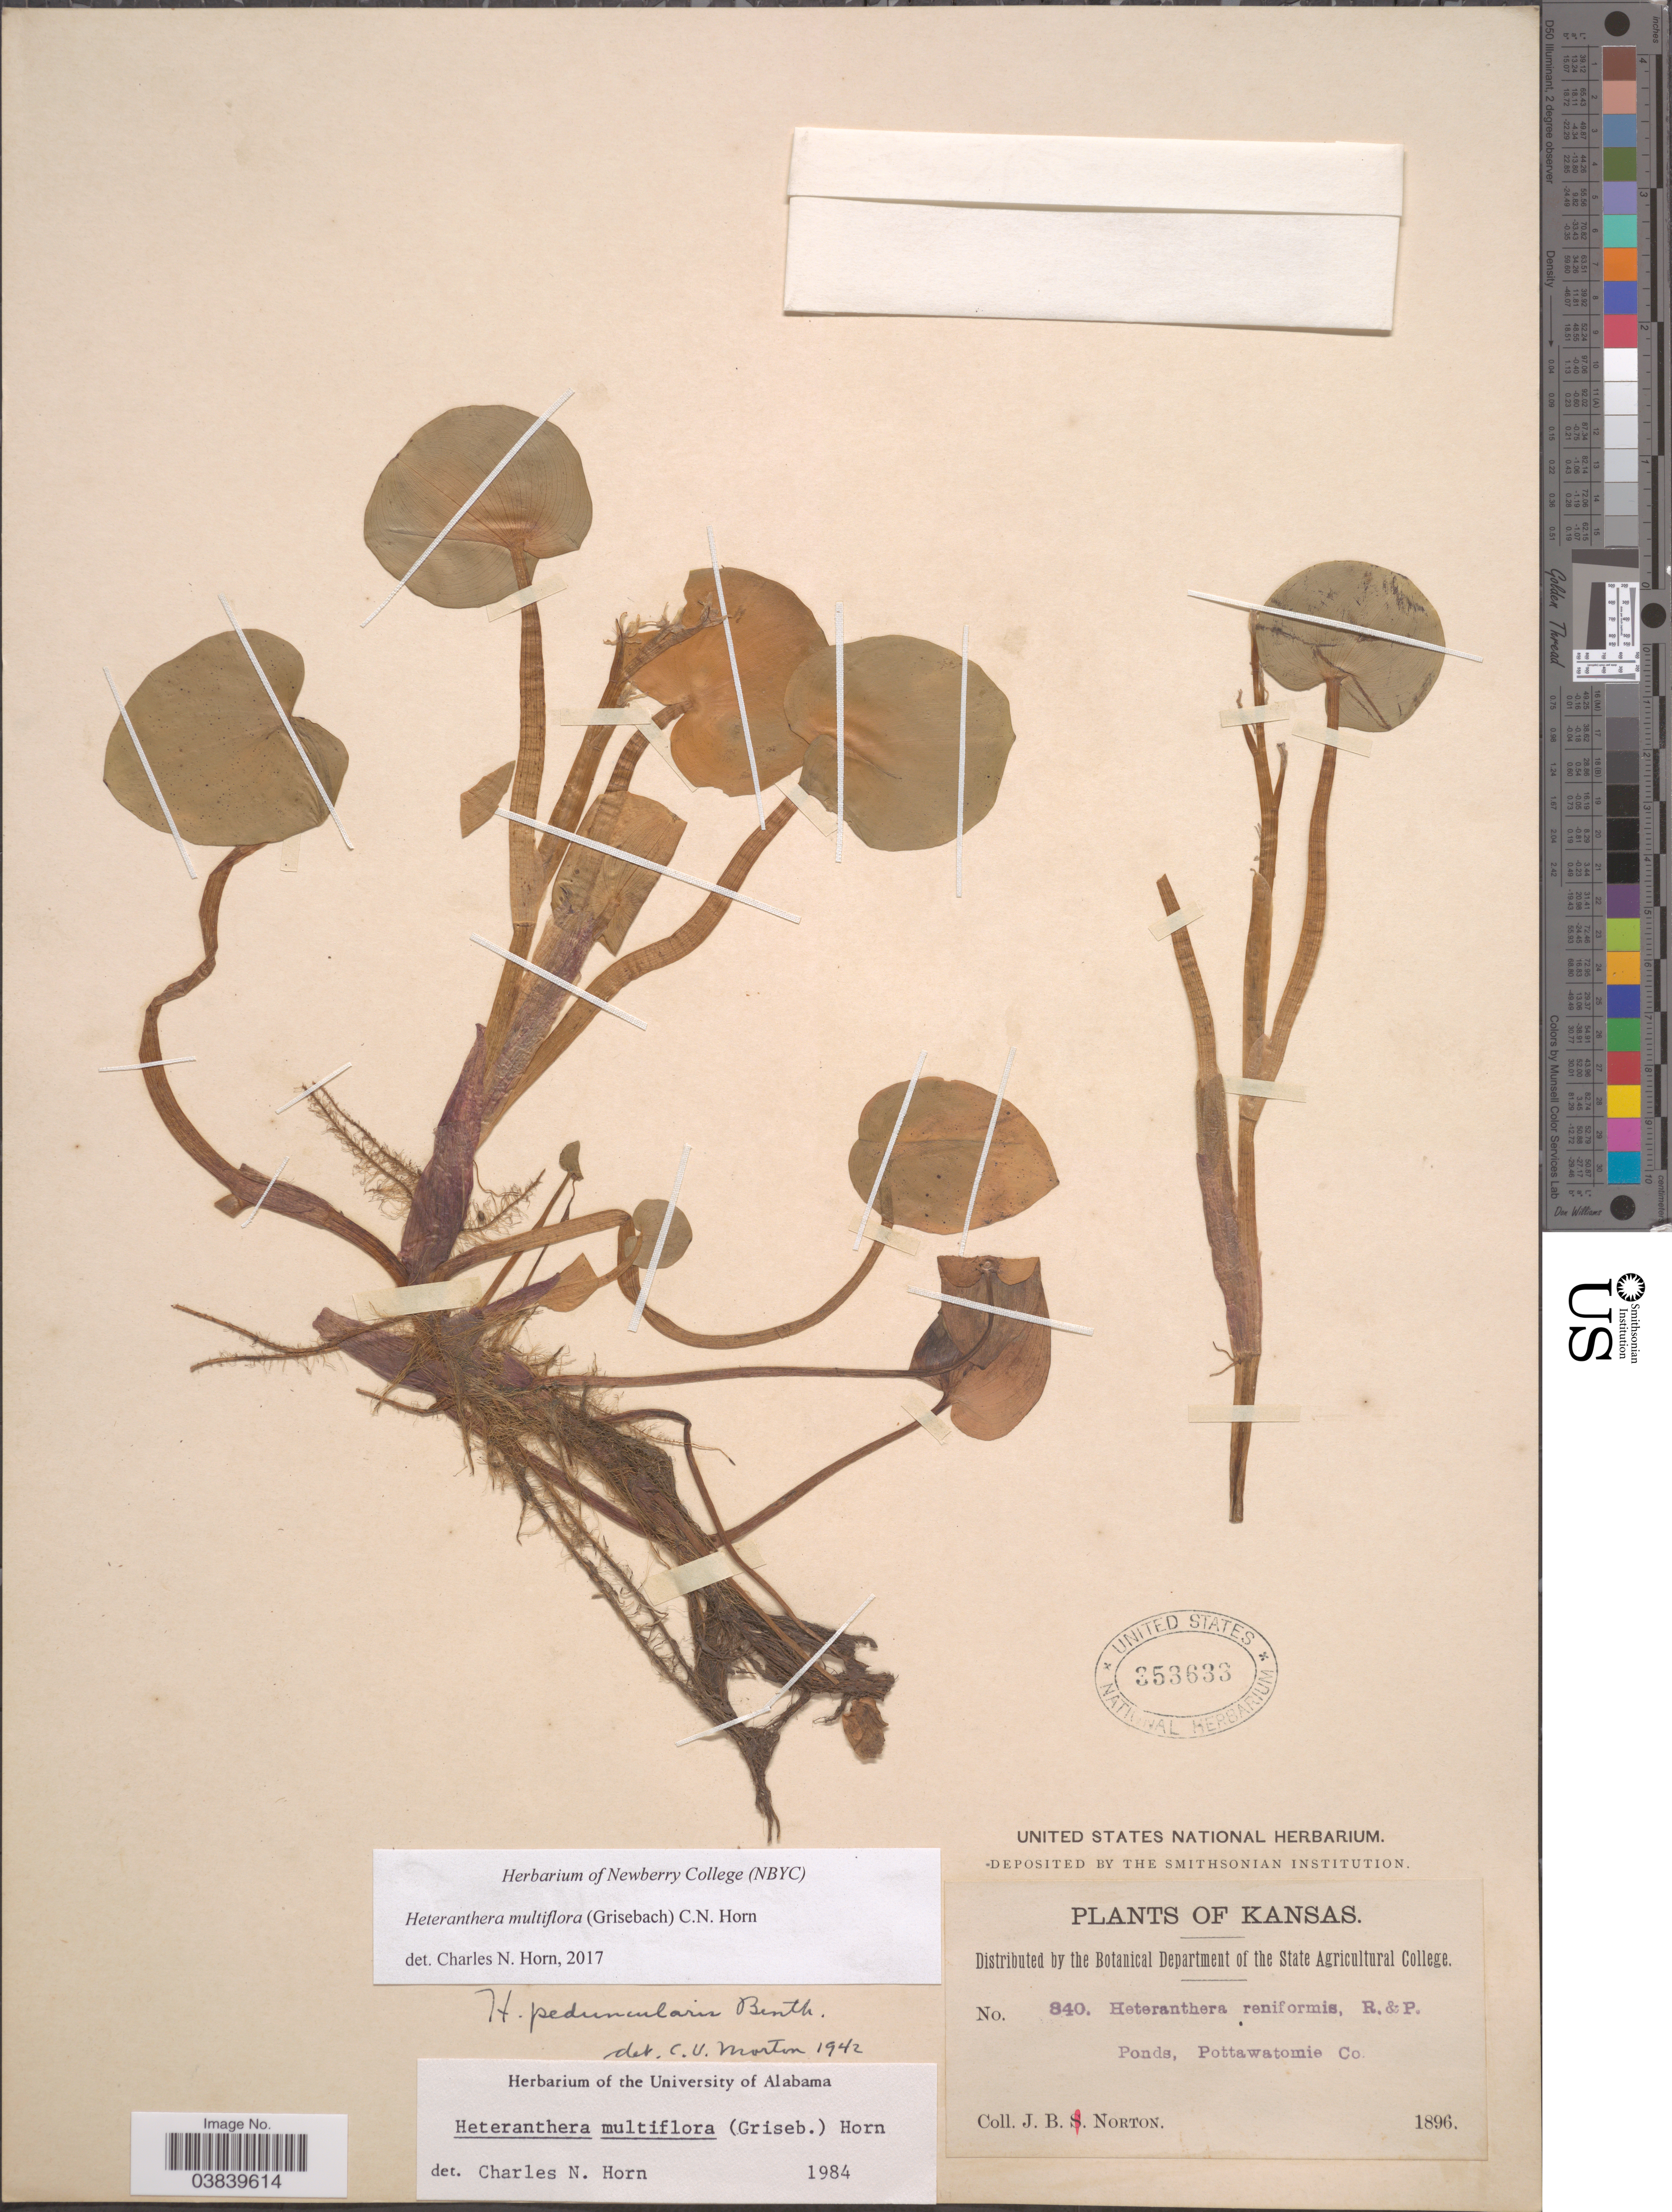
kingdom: Plantae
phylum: Tracheophyta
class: Liliopsida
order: Commelinales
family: Pontederiaceae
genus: Heteranthera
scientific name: Heteranthera multiflora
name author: (Griseb.) C.N. Horn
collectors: J. B. Norton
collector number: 840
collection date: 1896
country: United States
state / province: Kansas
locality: Pottawatomie Co.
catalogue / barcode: US 353633